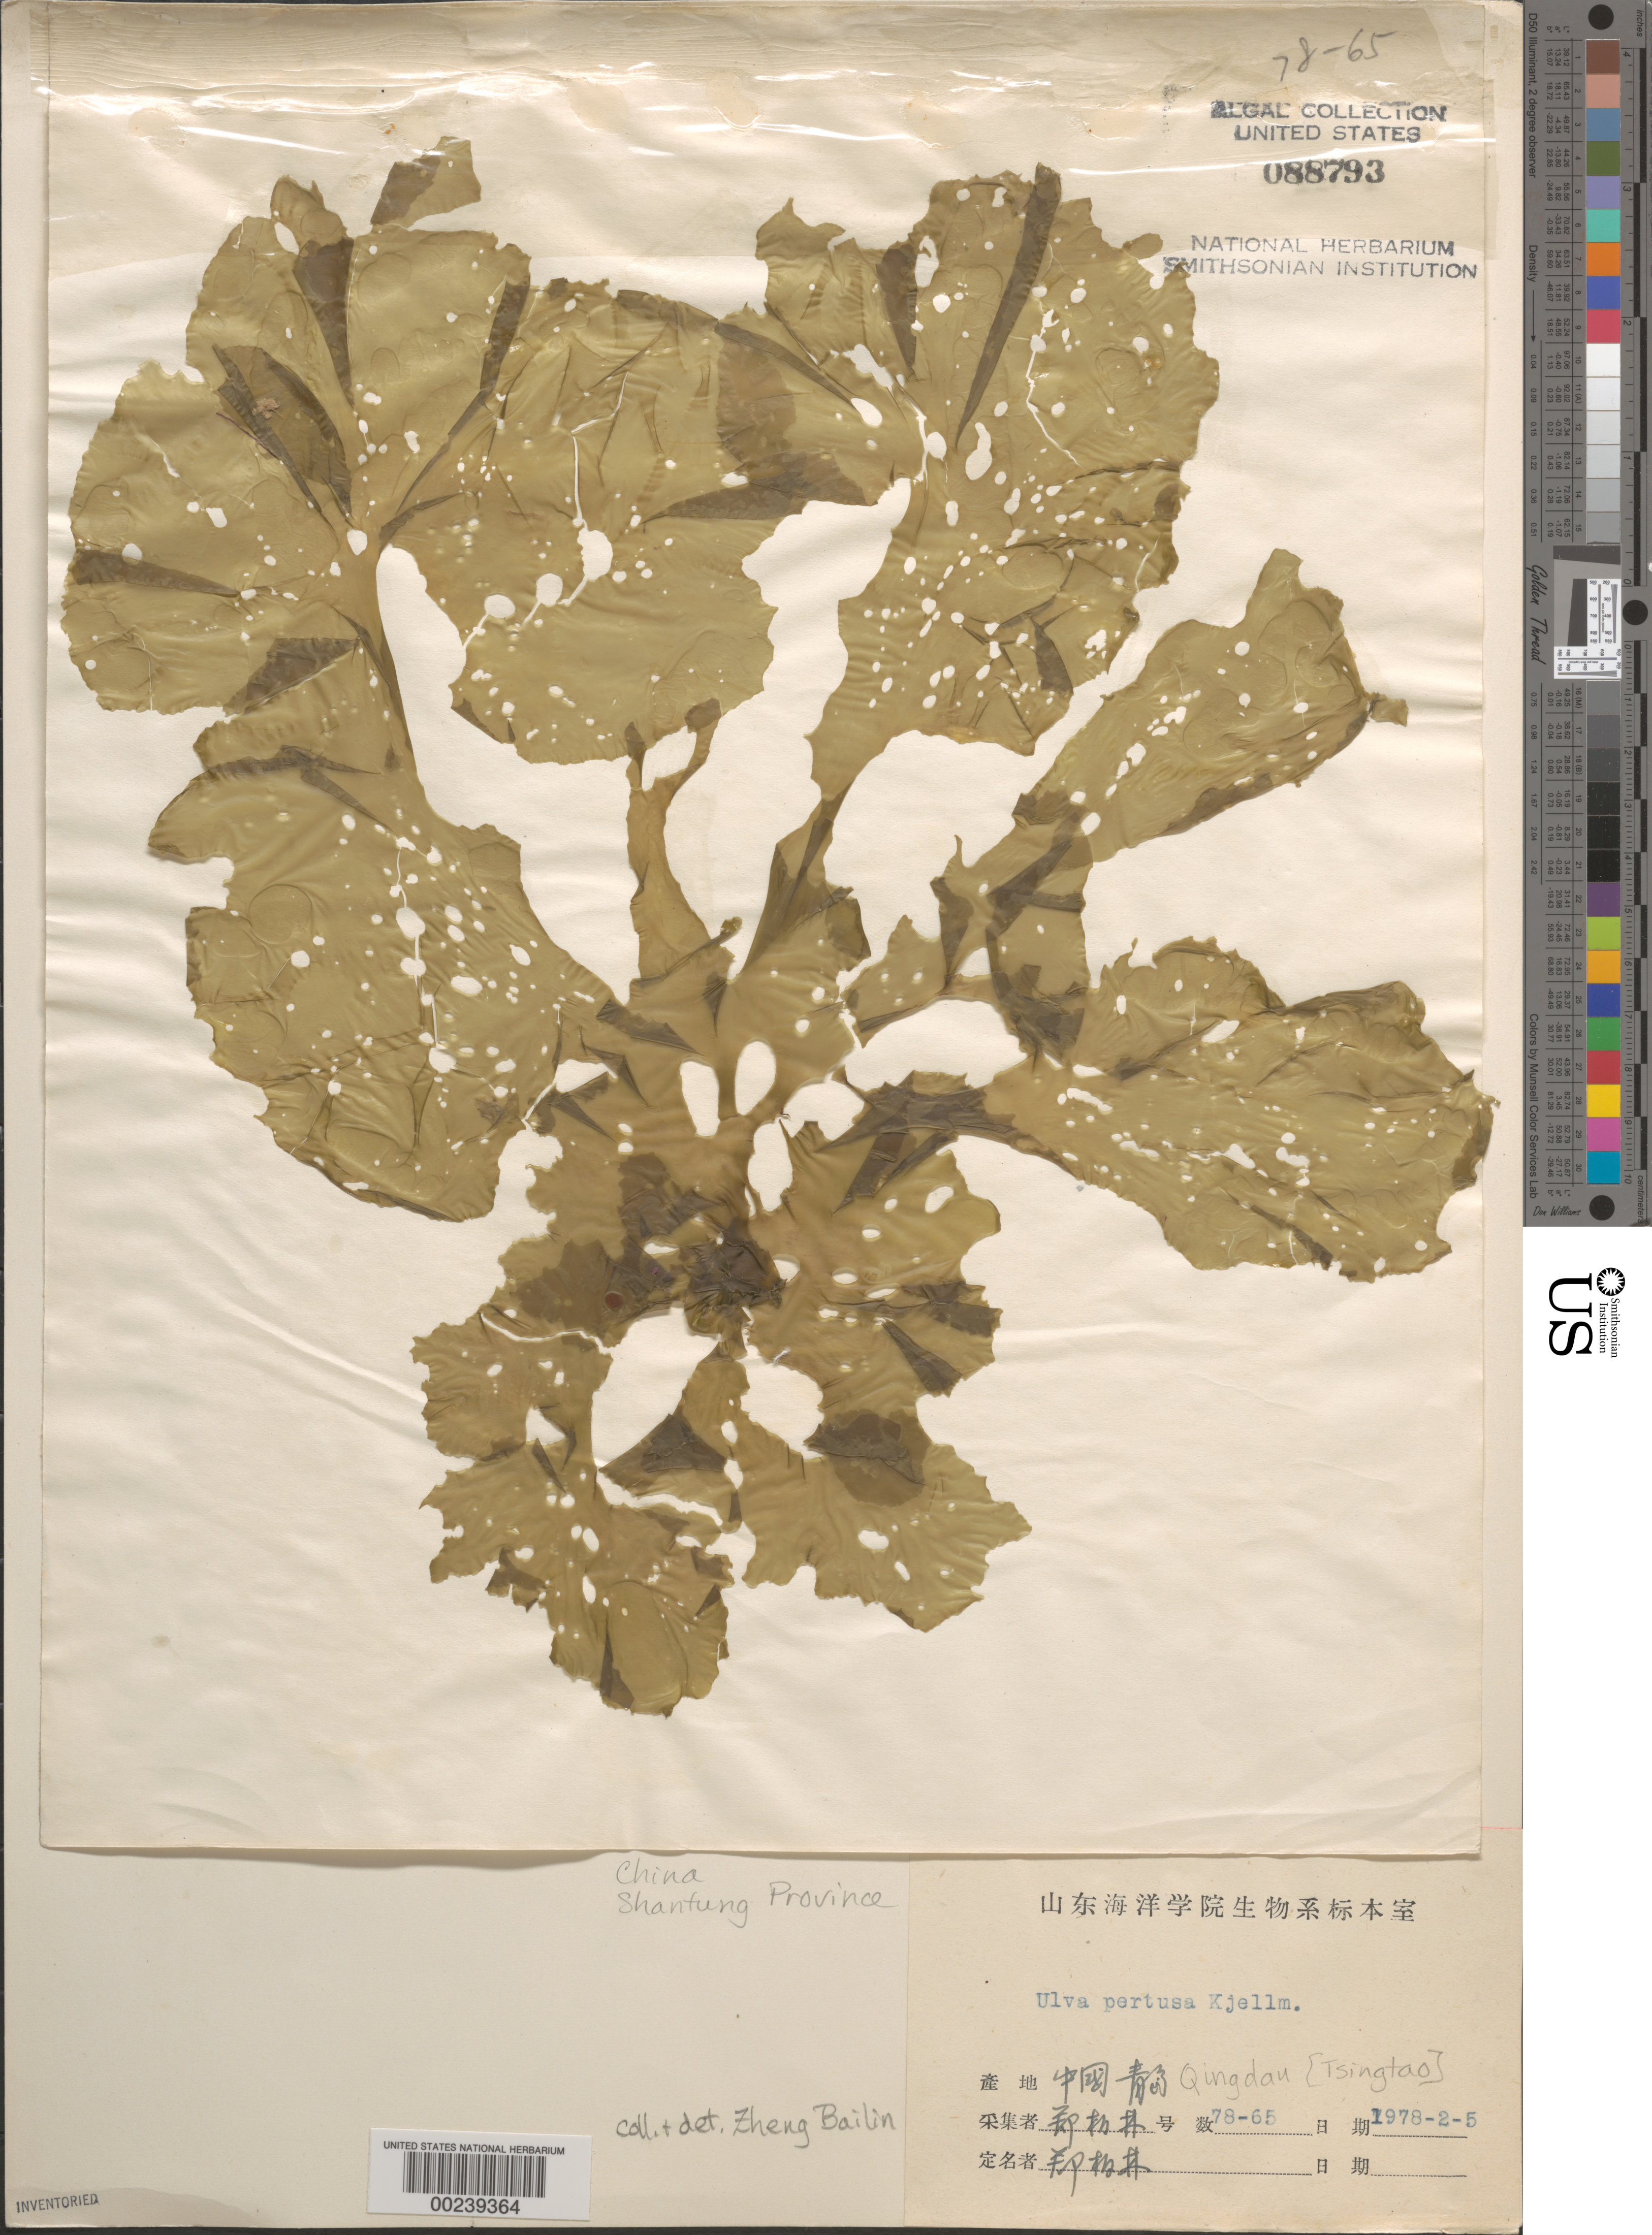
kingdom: Plantae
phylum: Chlorophyta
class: Ulvophyceae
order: Ulvales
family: Ulvaceae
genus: Ulva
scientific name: Ulva australis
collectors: Z. Bailin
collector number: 78-65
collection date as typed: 05 Feb 1978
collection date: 1978-02-05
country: China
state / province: Shandong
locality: Qingdau (Tsingtao)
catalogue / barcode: US 88793